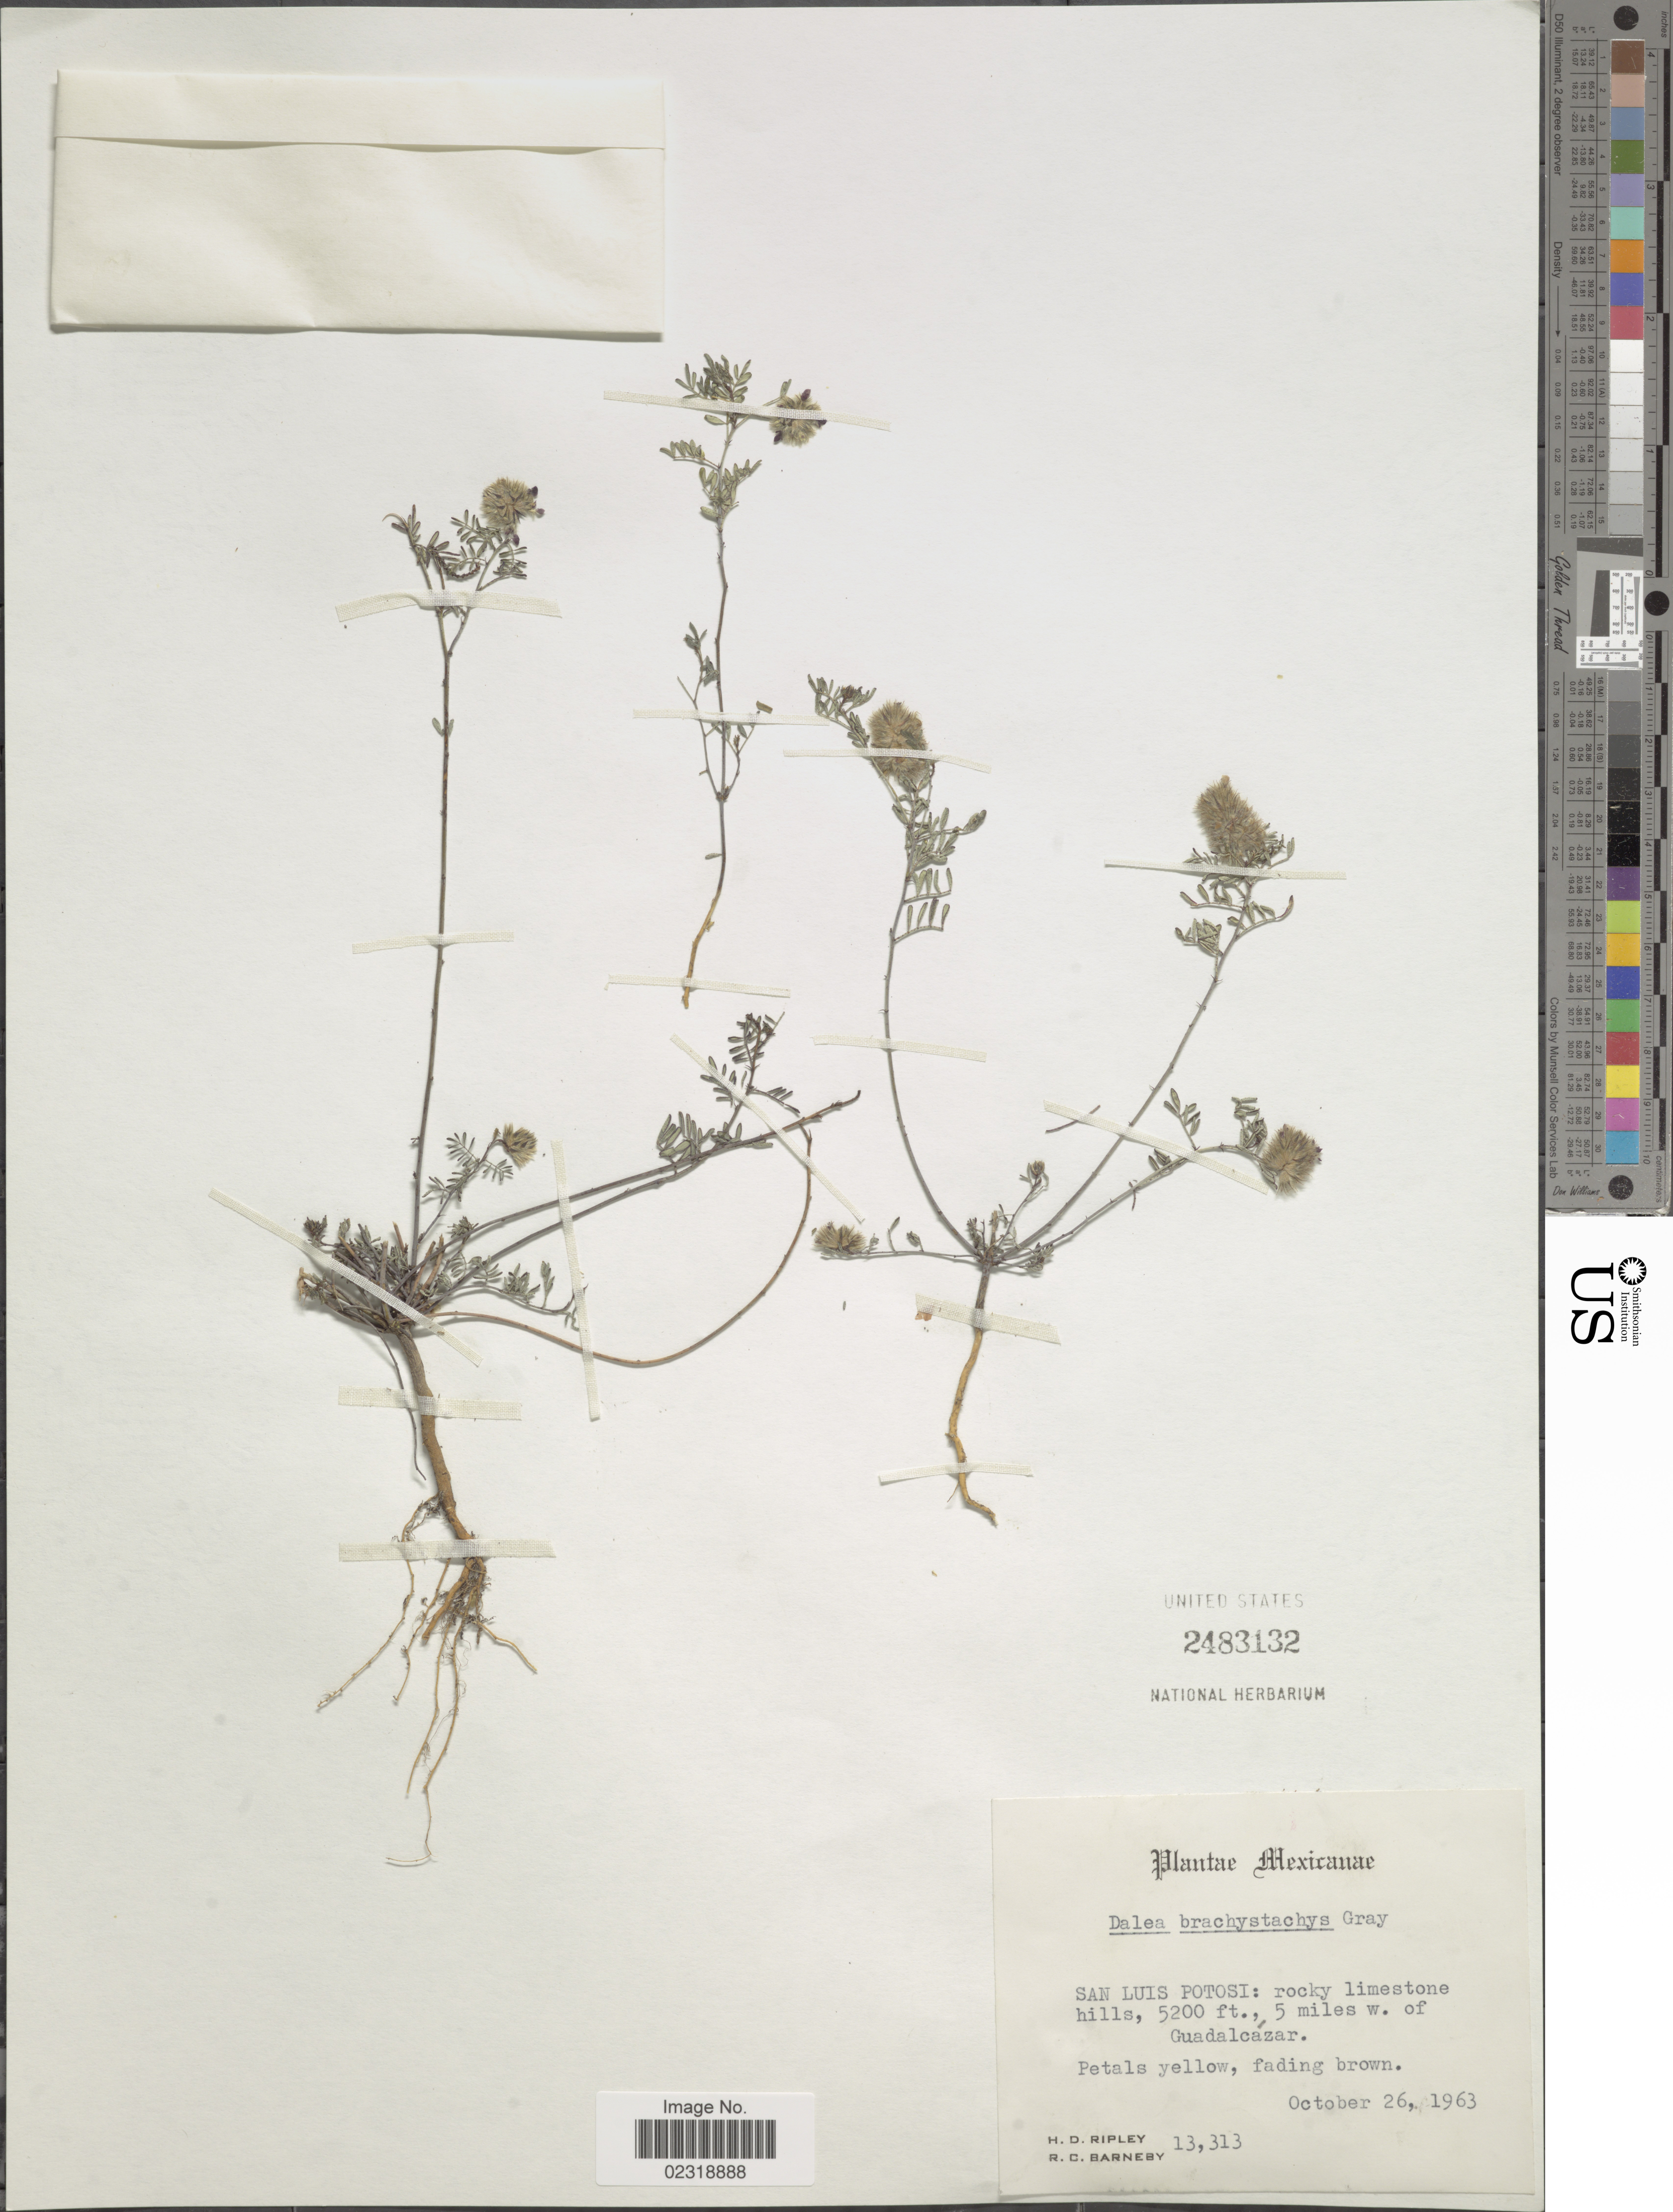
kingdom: Plantae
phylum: Tracheophyta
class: Magnoliopsida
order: Fabales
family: Fabaceae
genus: Dalea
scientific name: Dalea brachystachys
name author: A. Gray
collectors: H. Ripley & R. C. Barneby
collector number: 13313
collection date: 1963-10-26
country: Mexico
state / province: San Luis Potosí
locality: Rocky limestone hills, 5 miles w. of Guadalcazar.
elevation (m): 1585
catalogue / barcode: US 2483132